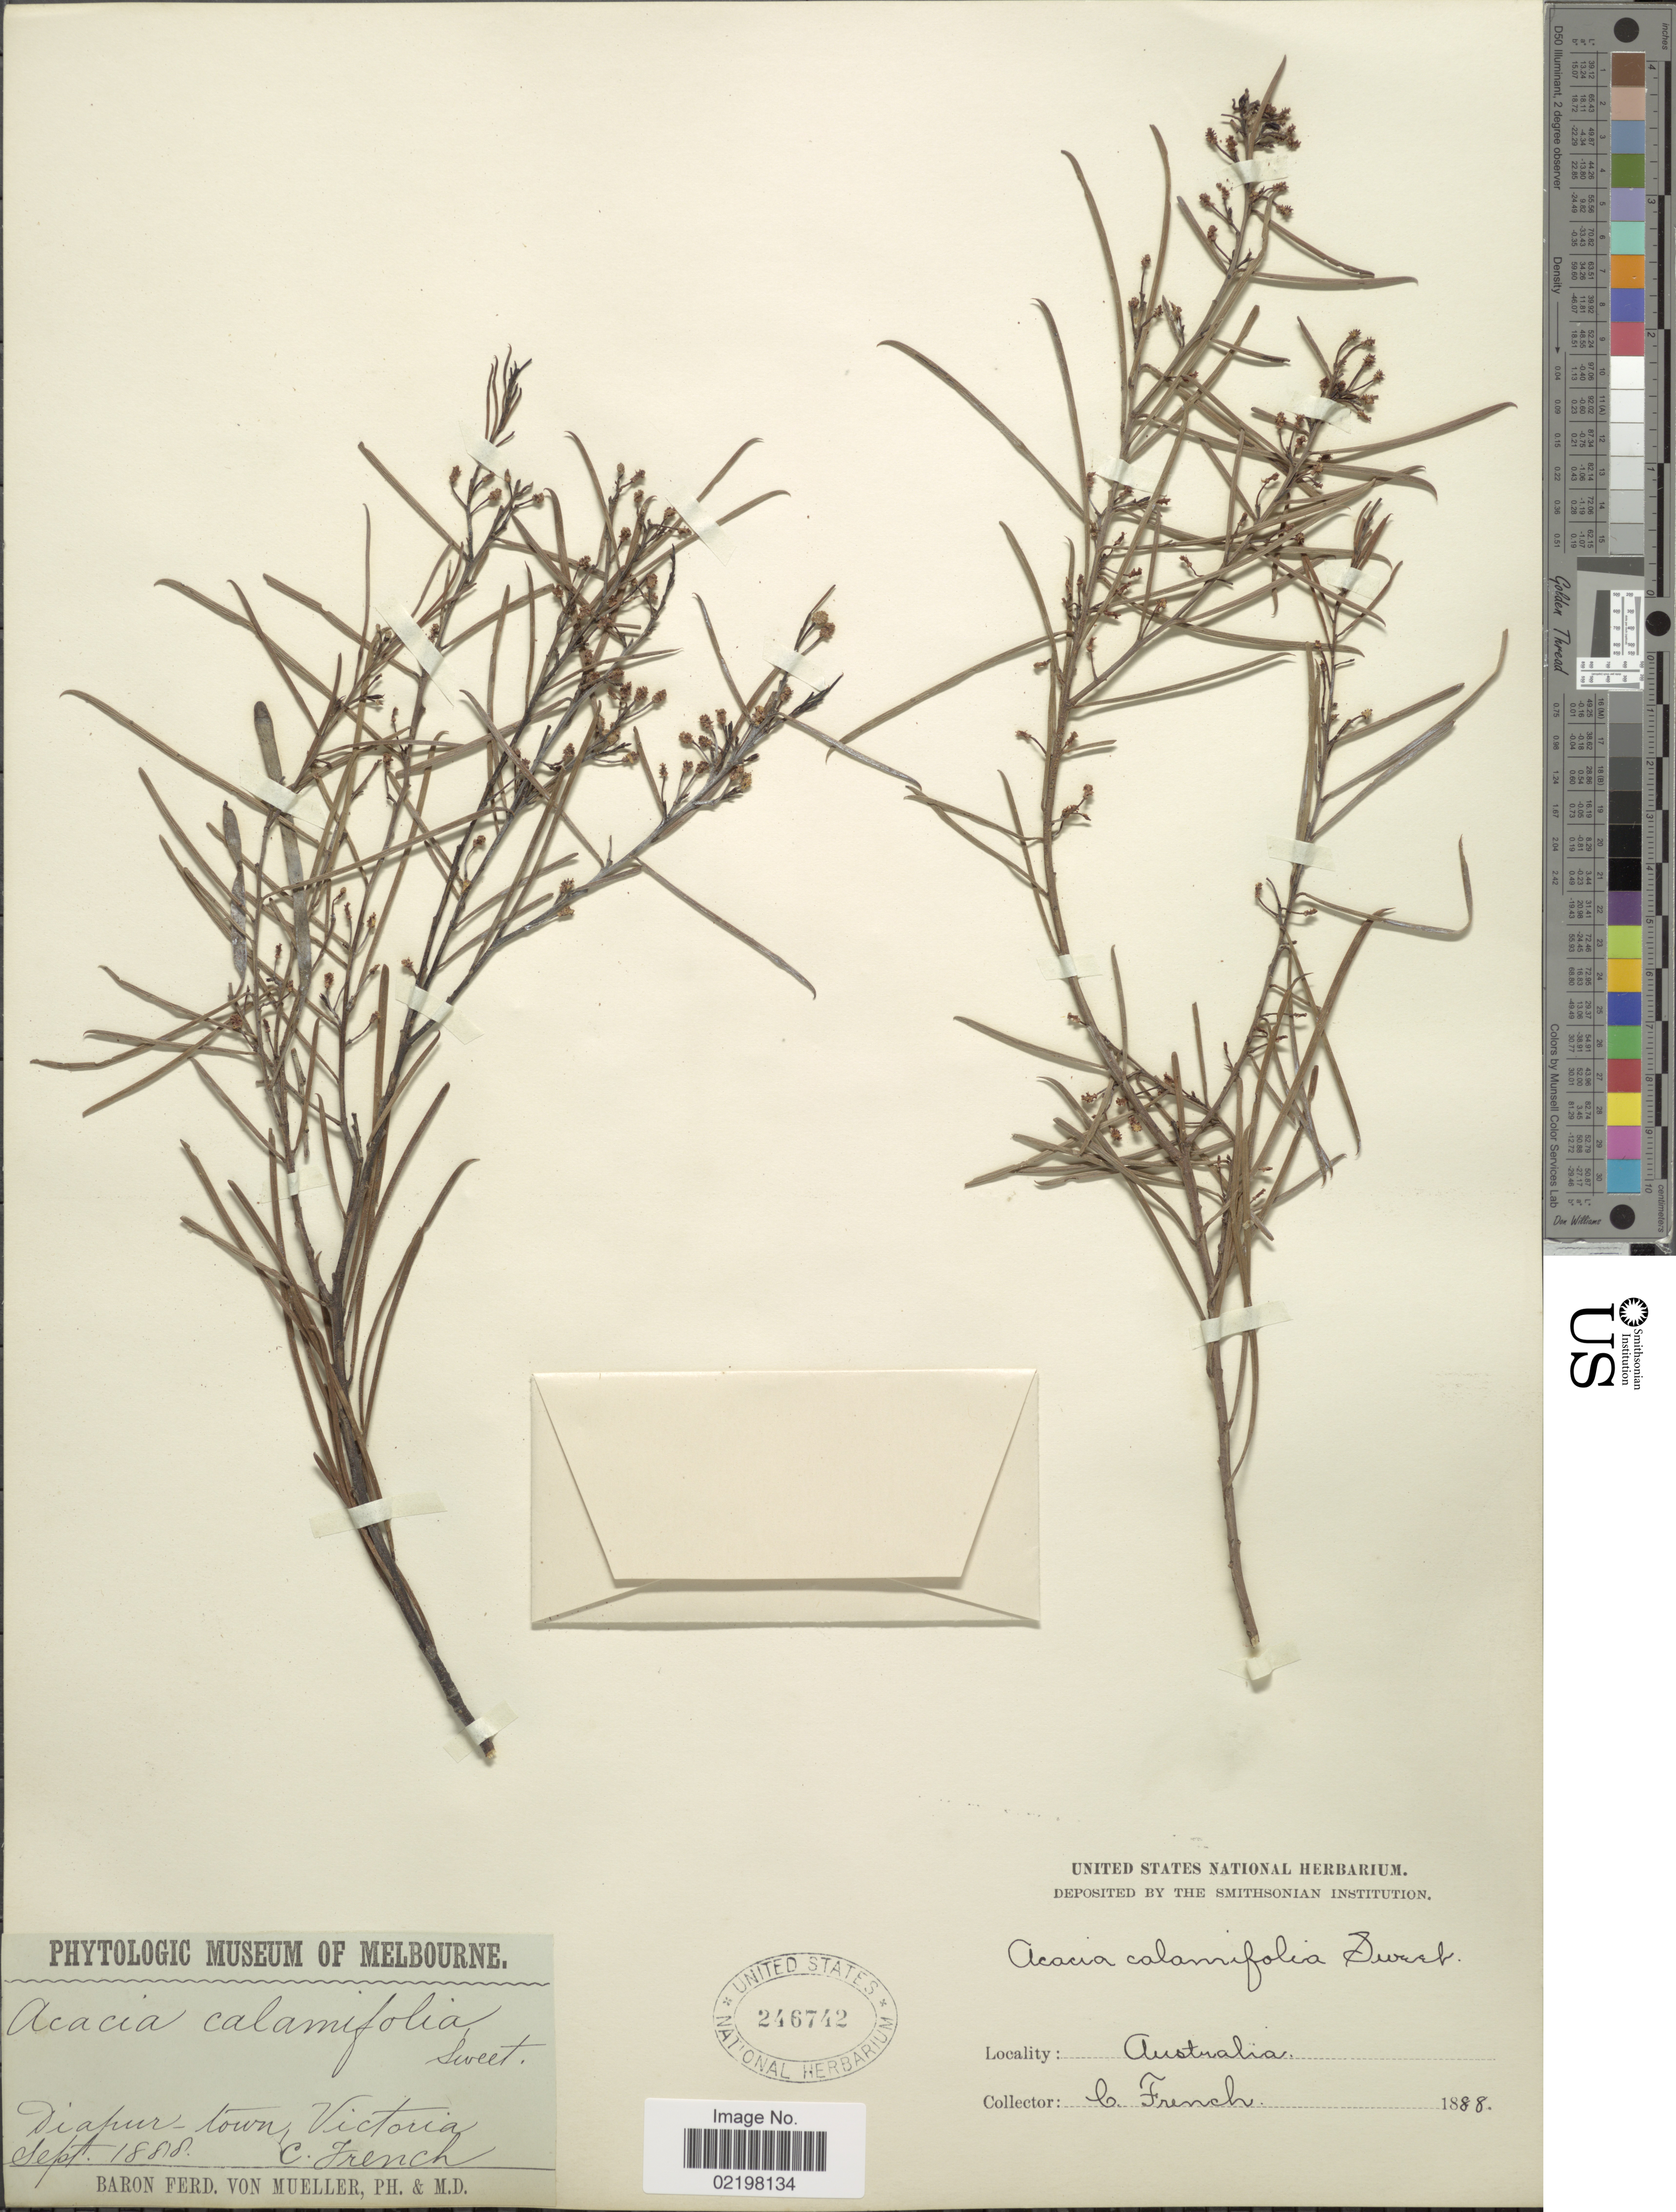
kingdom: Plantae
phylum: Tracheophyta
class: Magnoliopsida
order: Fabales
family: Fabaceae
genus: Acacia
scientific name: Acacia calamifolia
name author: Lindl.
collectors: C. French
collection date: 1818-09-18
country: Australia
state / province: Victoria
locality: Diapur town, Victoria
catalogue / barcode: US 246742